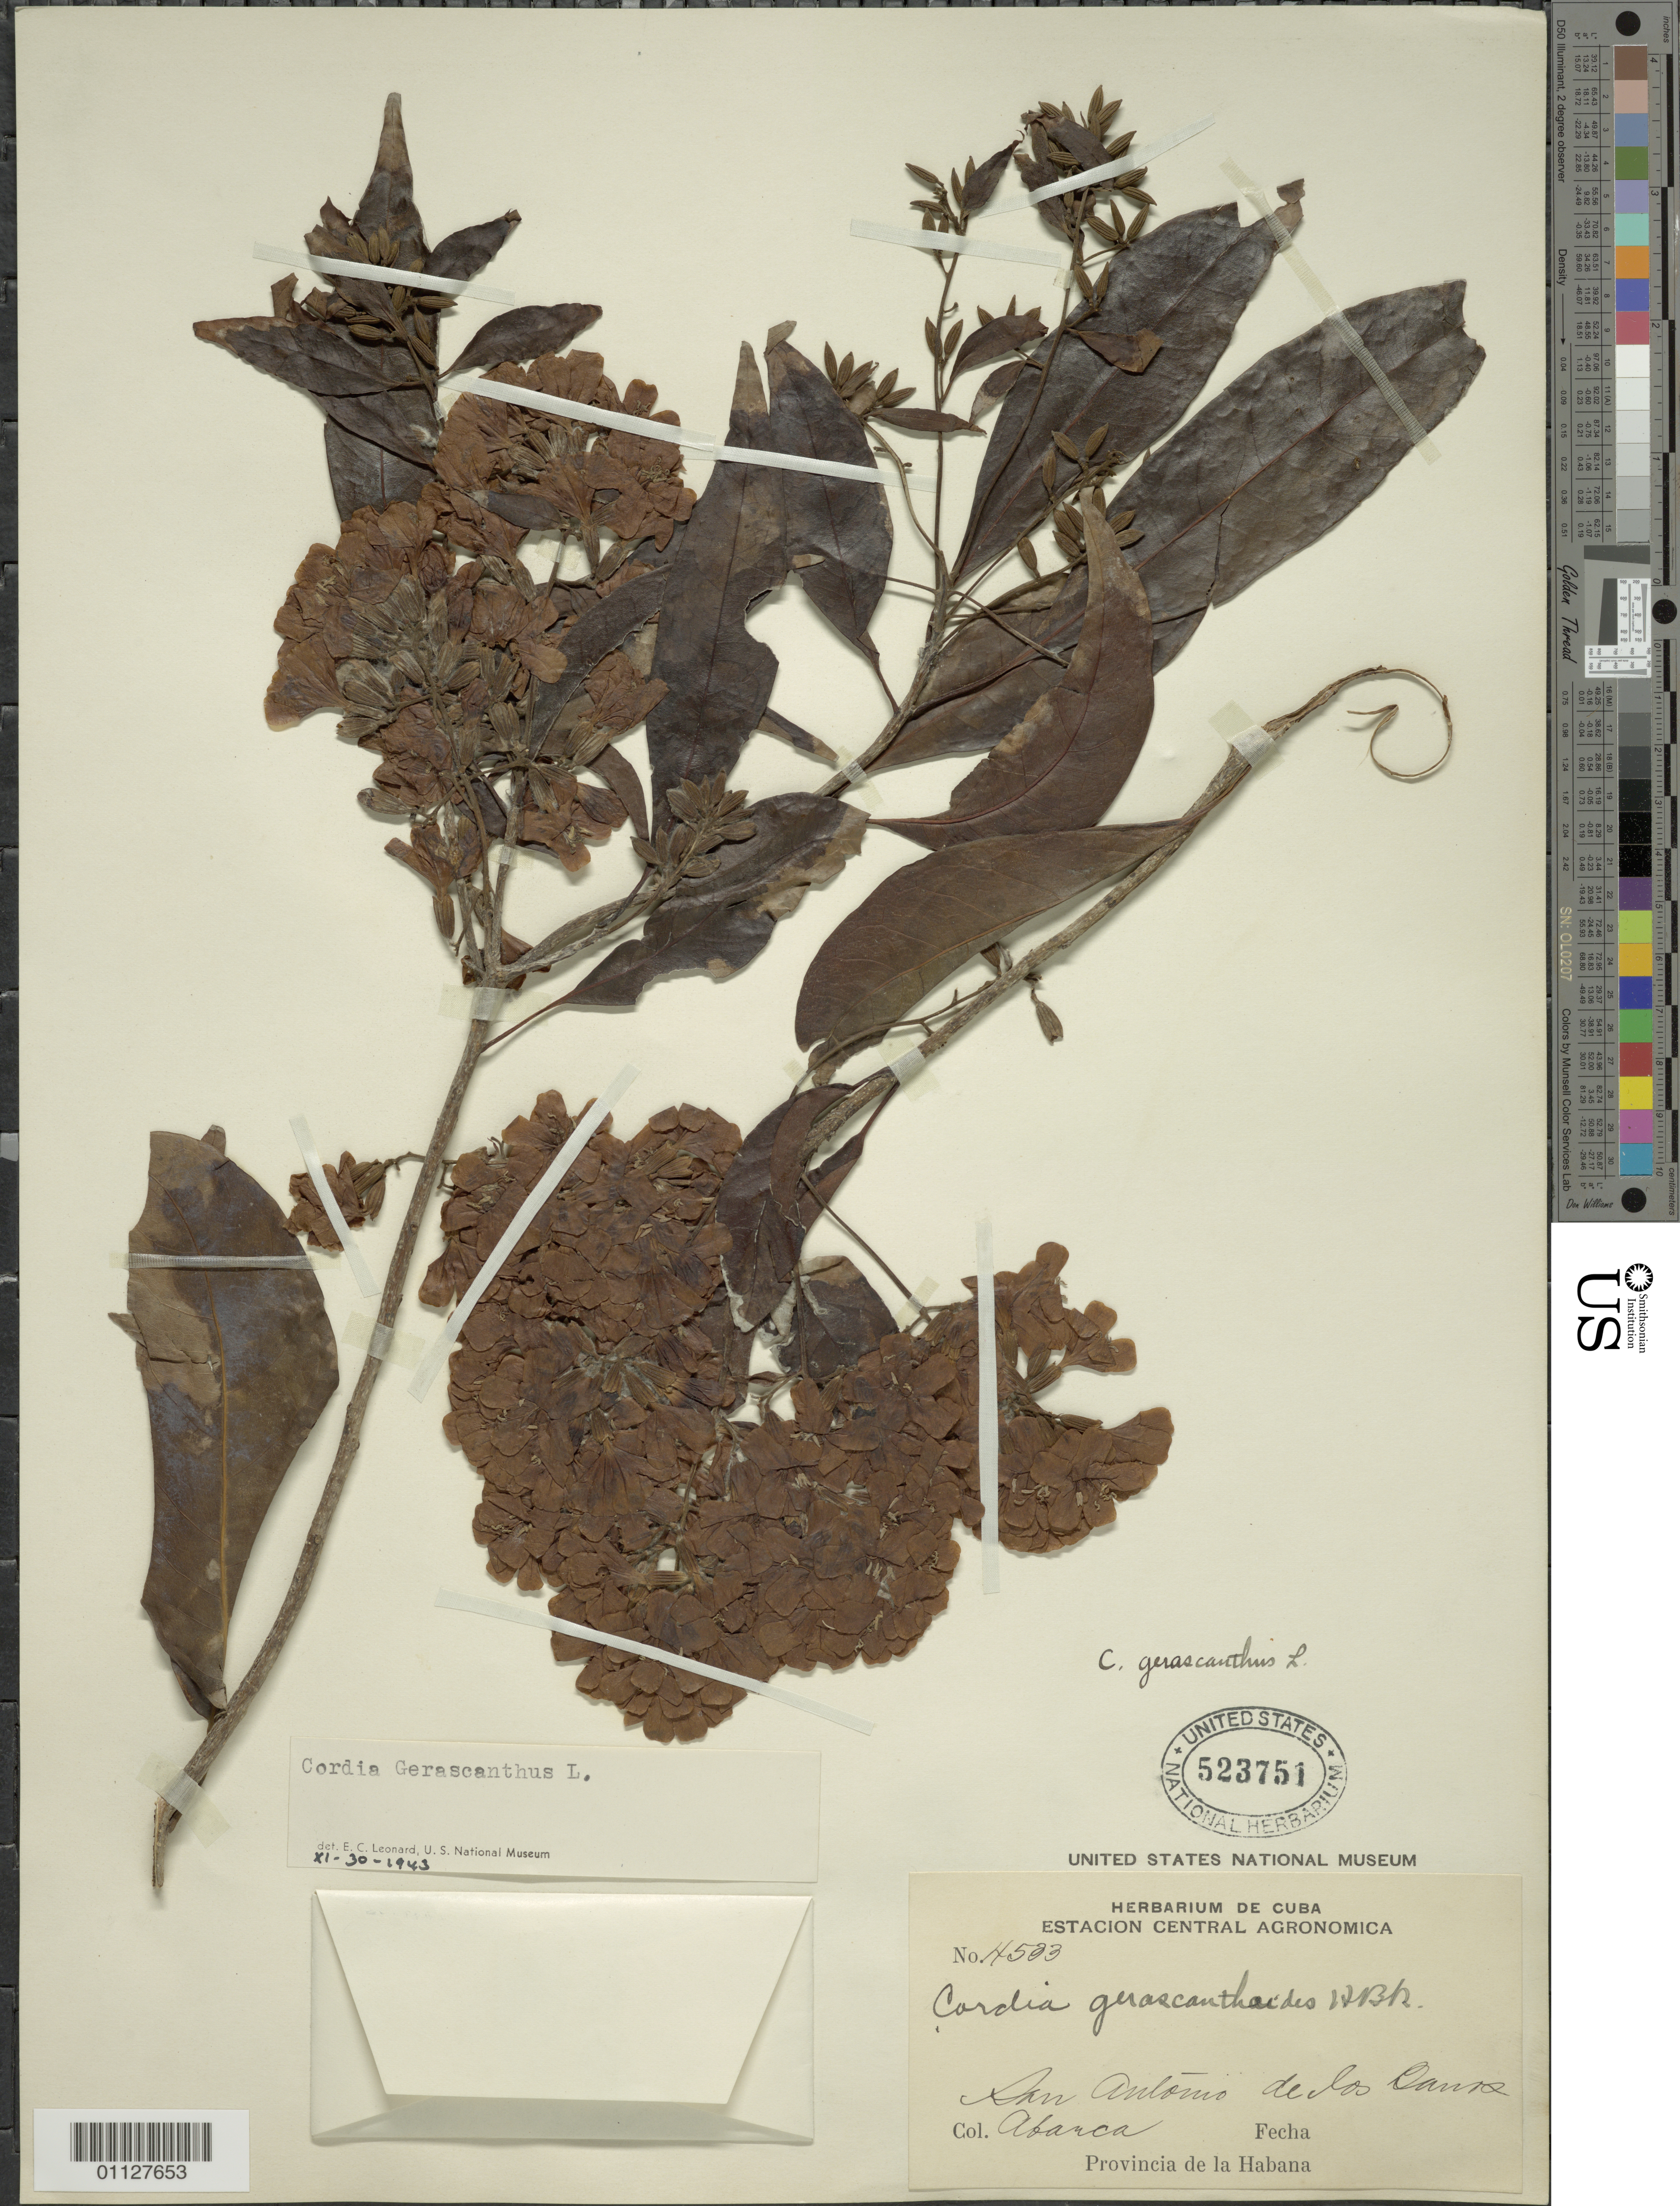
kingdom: Plantae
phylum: Tracheophyta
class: Magnoliopsida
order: Boraginales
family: Cordiaceae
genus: Cordia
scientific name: Cordia gerascanthus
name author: L.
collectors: M. Abarca y Vascquez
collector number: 4533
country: Cuba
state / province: Artemisa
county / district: Municipio de San Antonio de los Baños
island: Cuba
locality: San Antonio de los Baños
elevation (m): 60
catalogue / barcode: US 523751